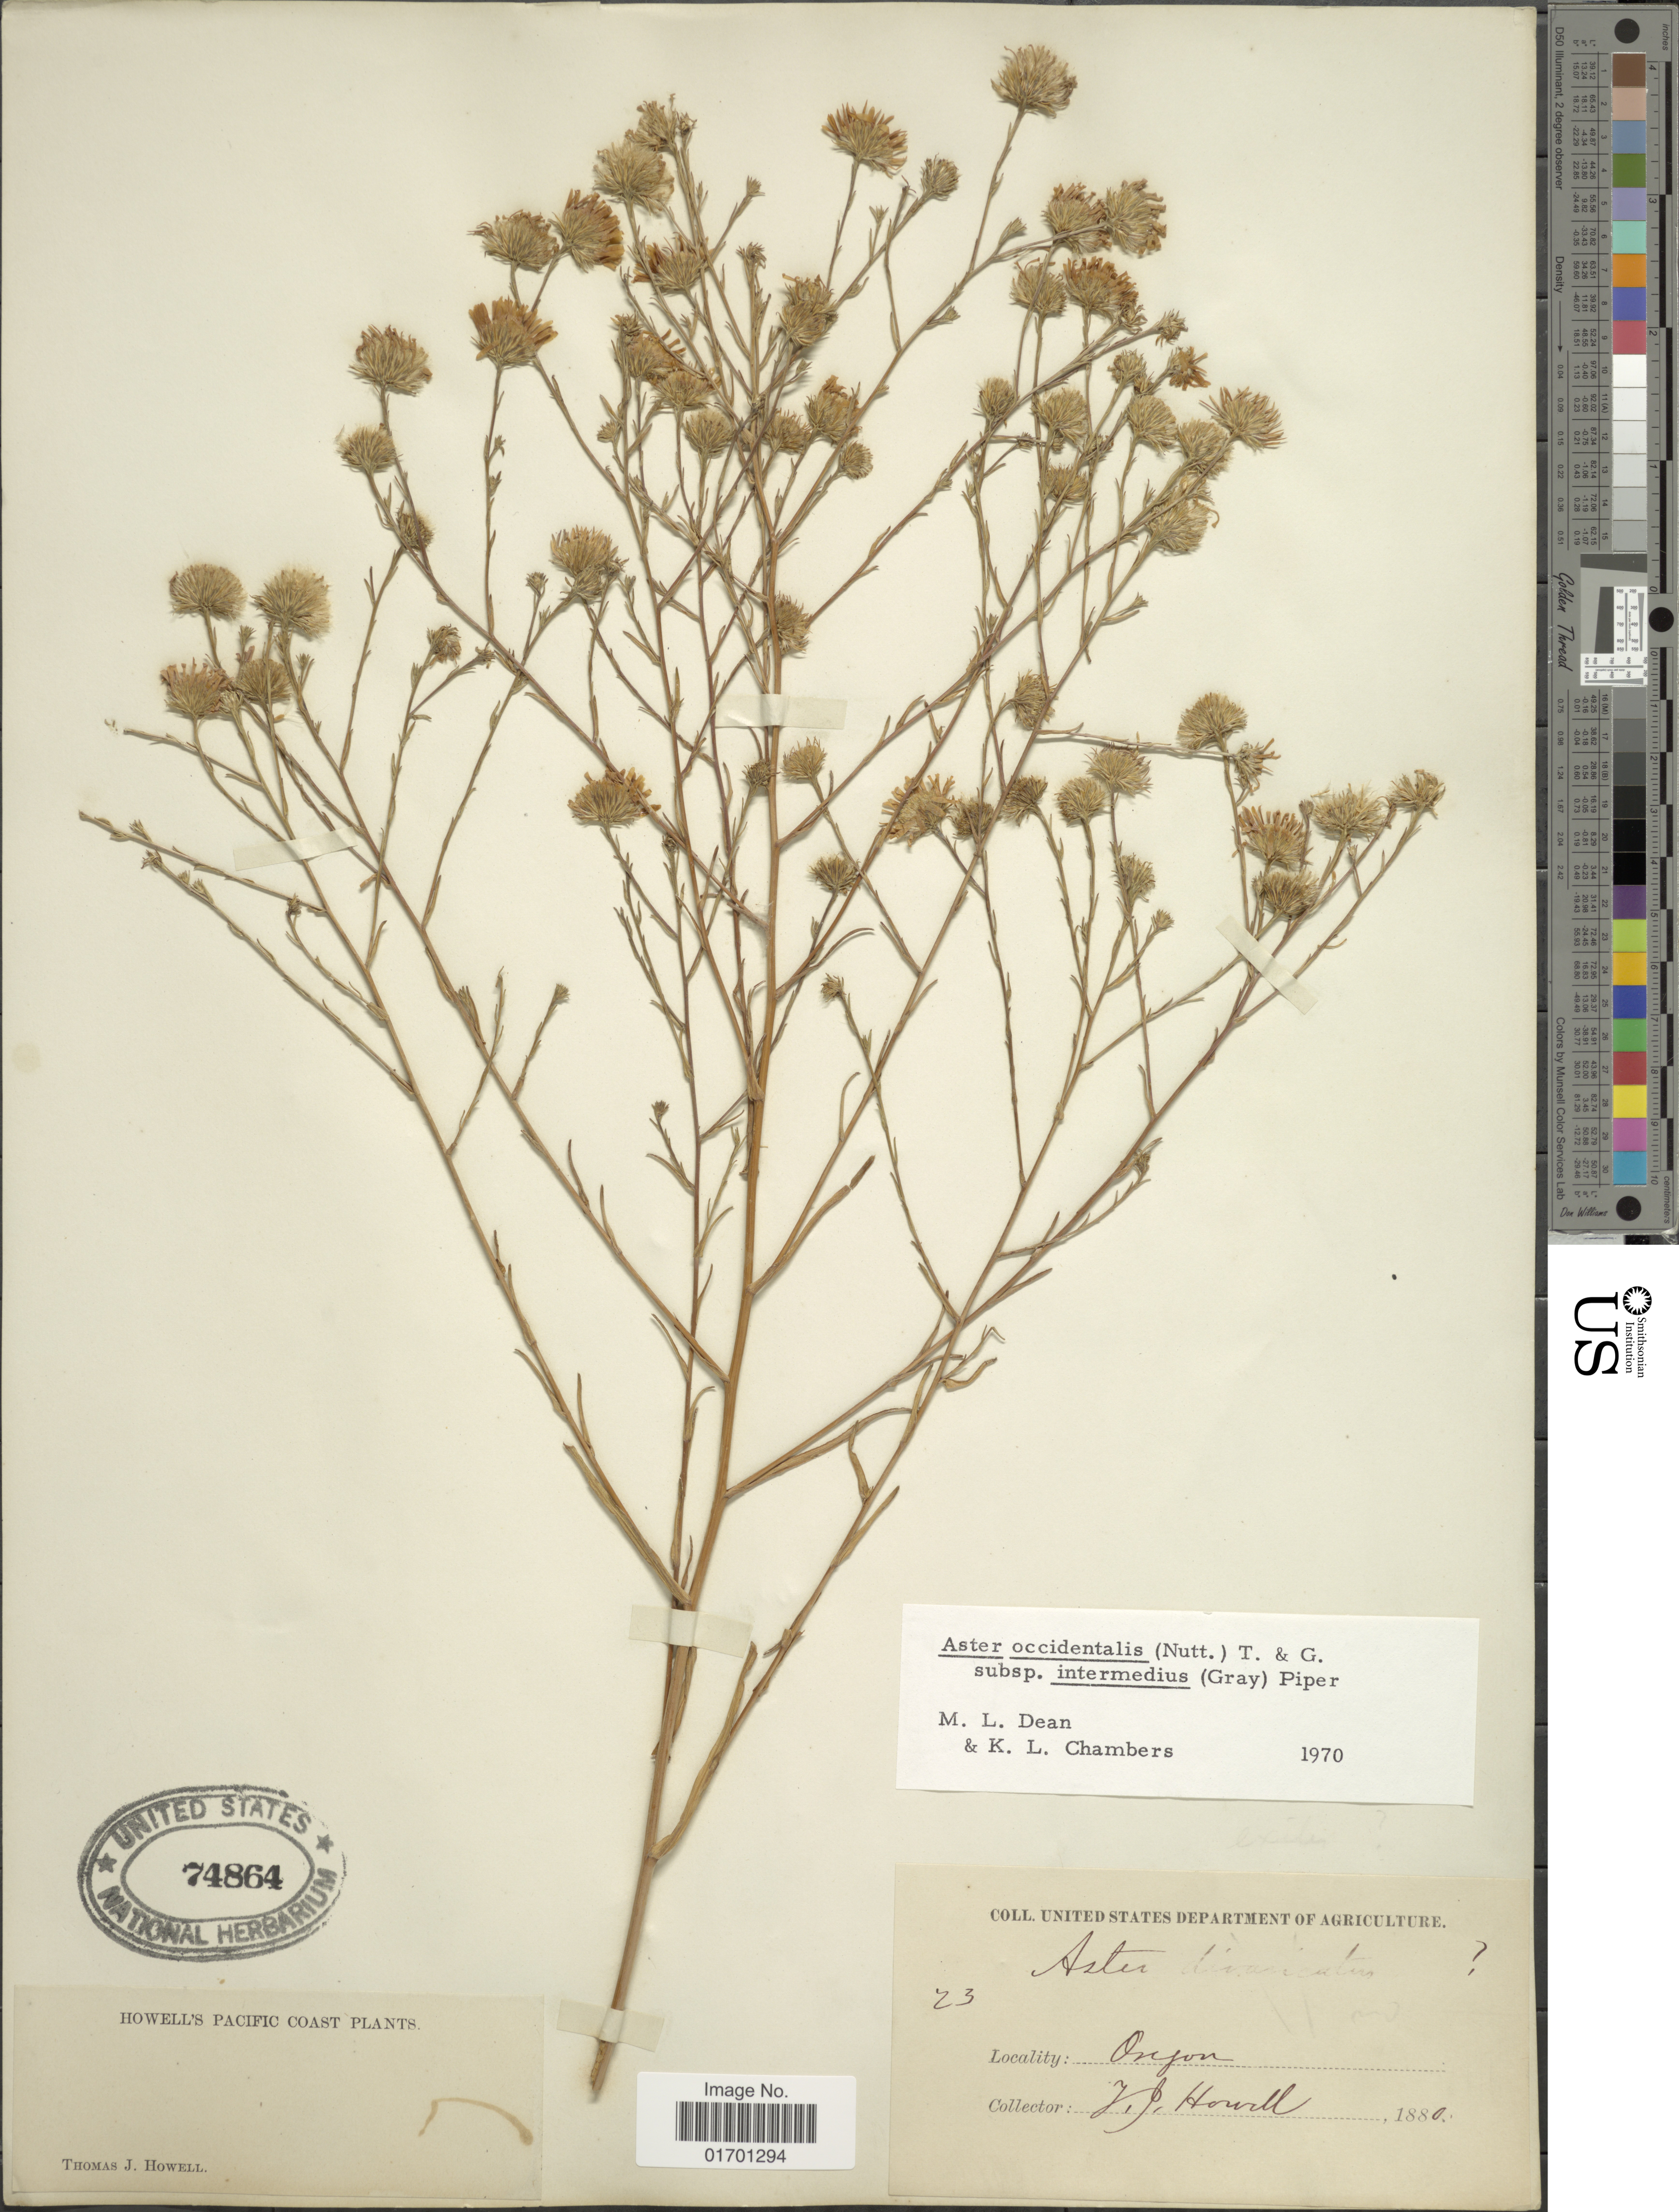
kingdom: Plantae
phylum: Tracheophyta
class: Magnoliopsida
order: Asterales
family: Asteraceae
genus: Symphyotrichum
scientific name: Symphyotrichum spathulatum var. intermedium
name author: (A. Gray) G.L. Nesom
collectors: T. J. Howell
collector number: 23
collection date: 1880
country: United States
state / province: Oregon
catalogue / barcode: US 74864